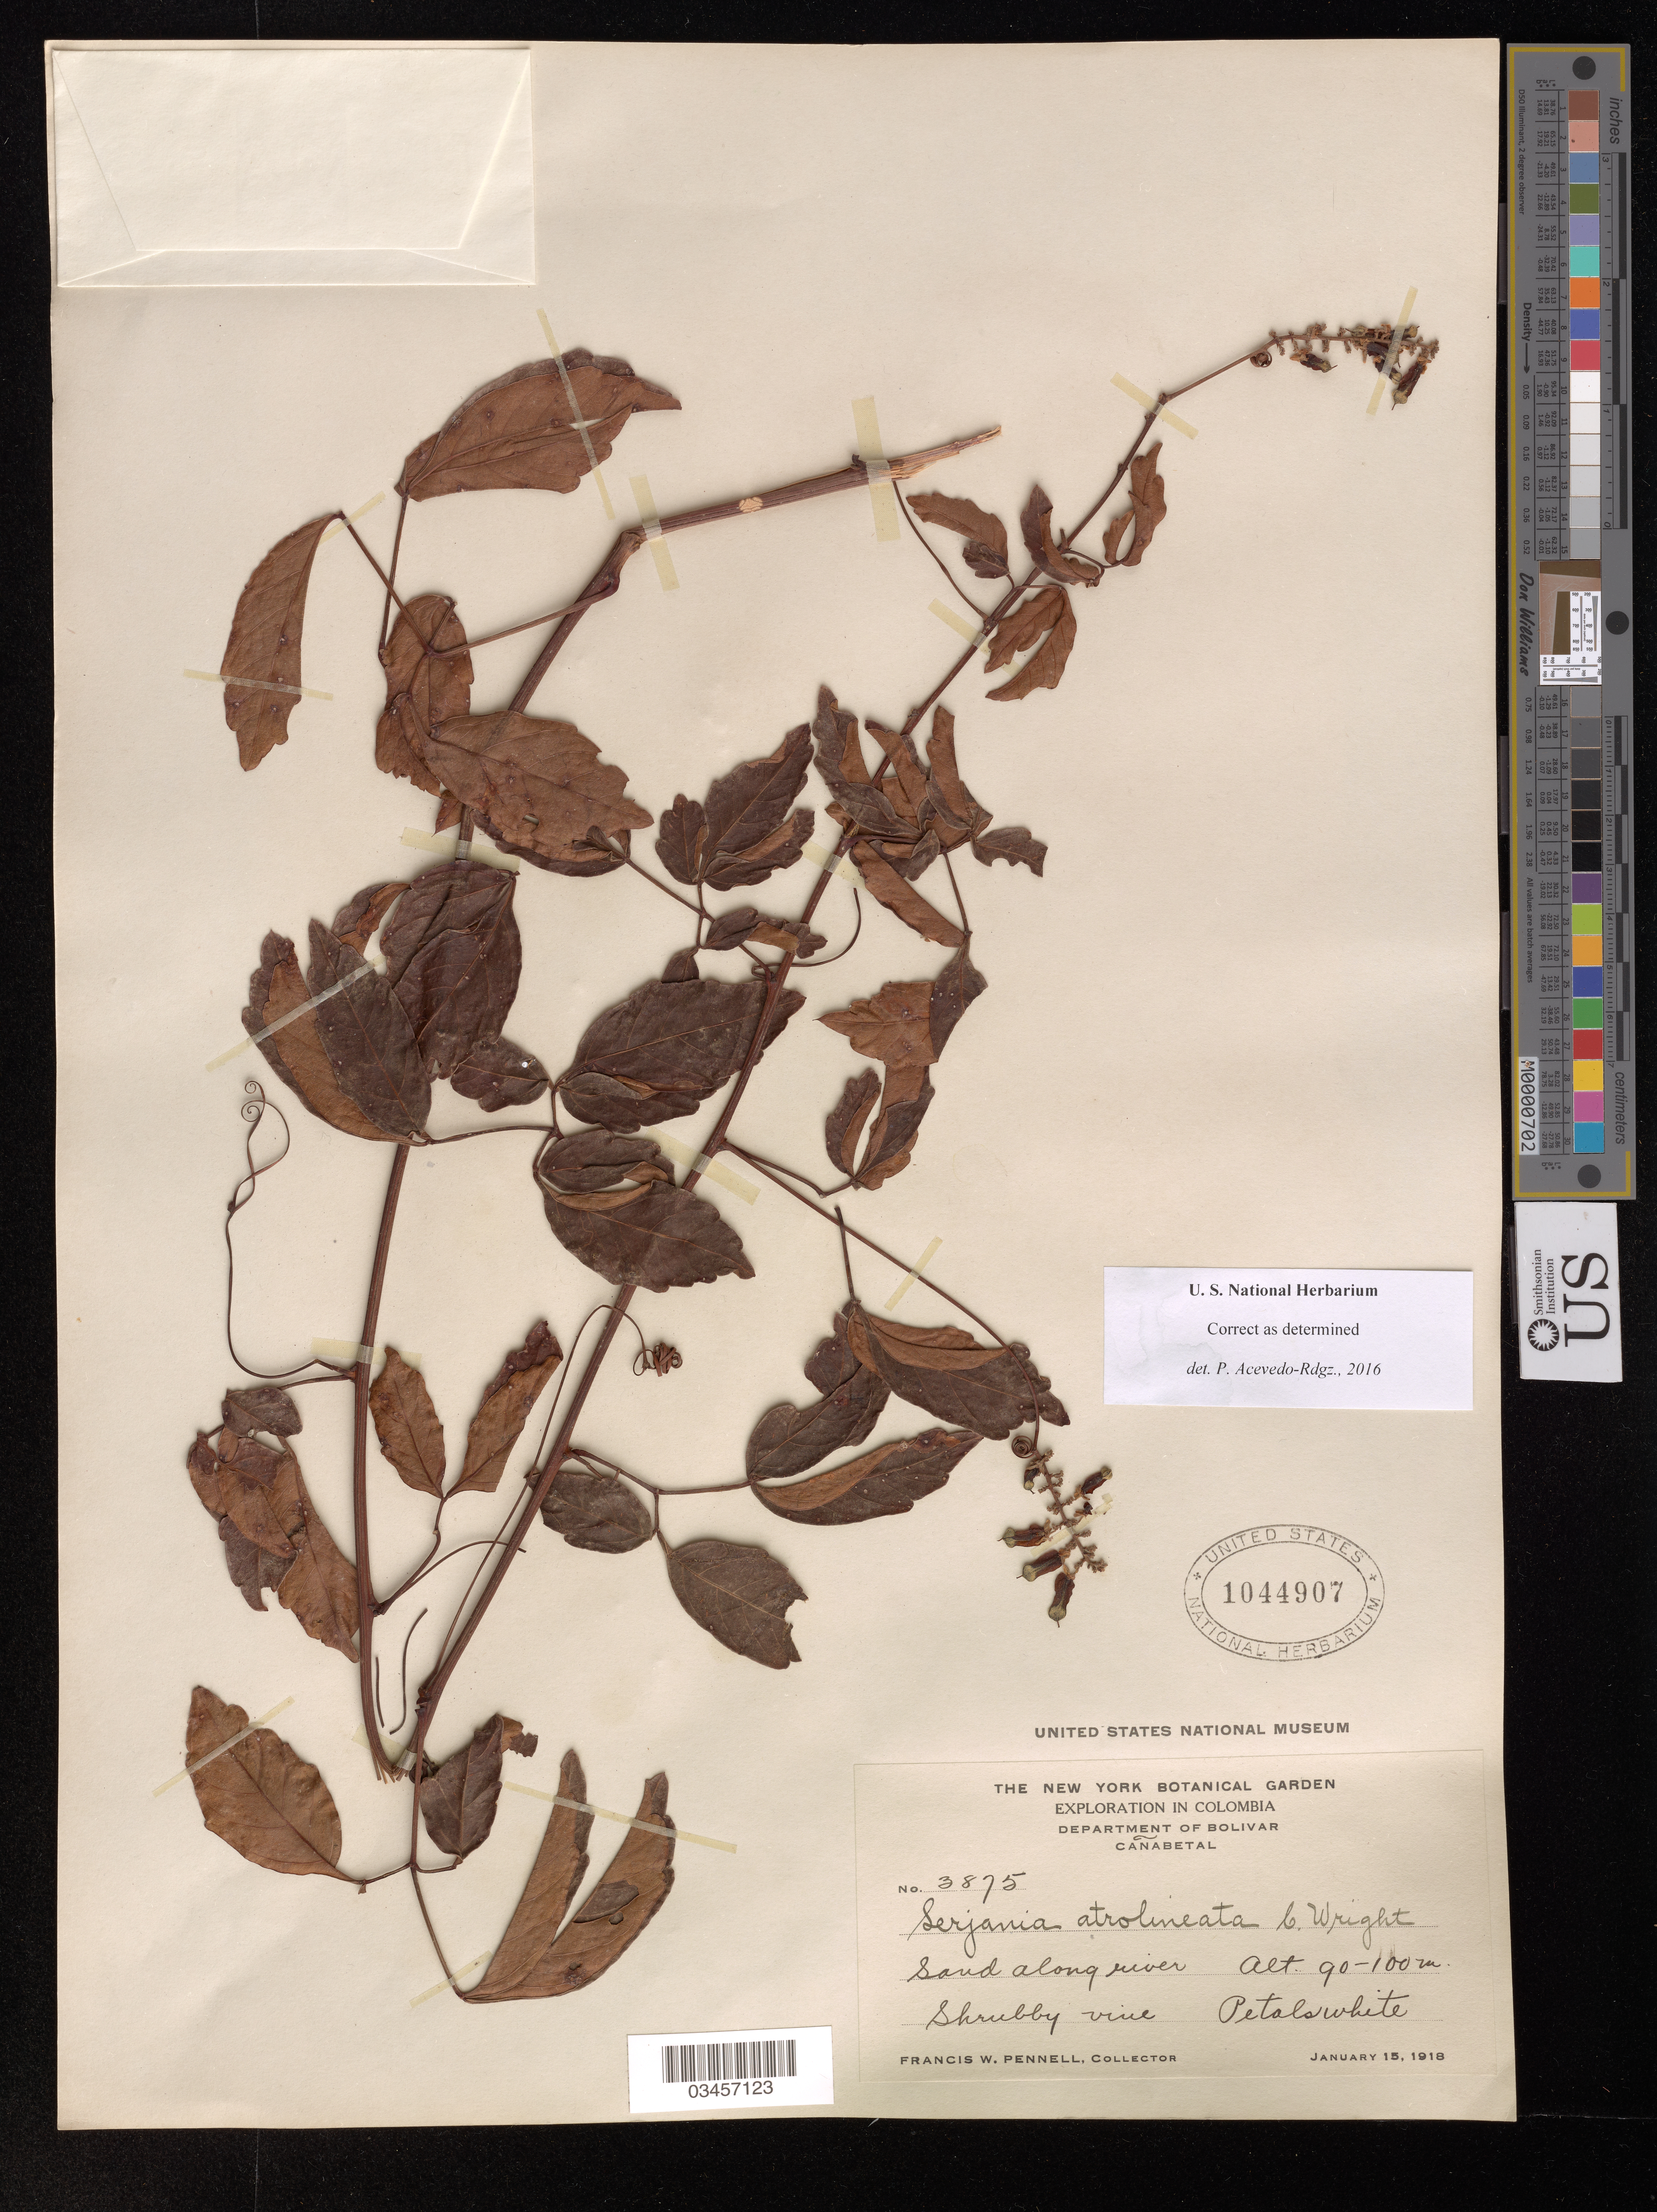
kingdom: Plantae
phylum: Tracheophyta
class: Magnoliopsida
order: Sapindales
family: Sapindaceae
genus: Serjania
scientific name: Serjania atrolineata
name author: C. Wright in Sauvalle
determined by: Acevedo-Rodriguez, P., (US), Smithsonian Institution - National Museum of Natural History (UNITED STATES)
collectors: F. W. Pennell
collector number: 3875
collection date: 1918-01-15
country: Colombia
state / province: Bolivar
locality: Canabetal.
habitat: Along river.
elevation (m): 90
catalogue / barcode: US 1044907